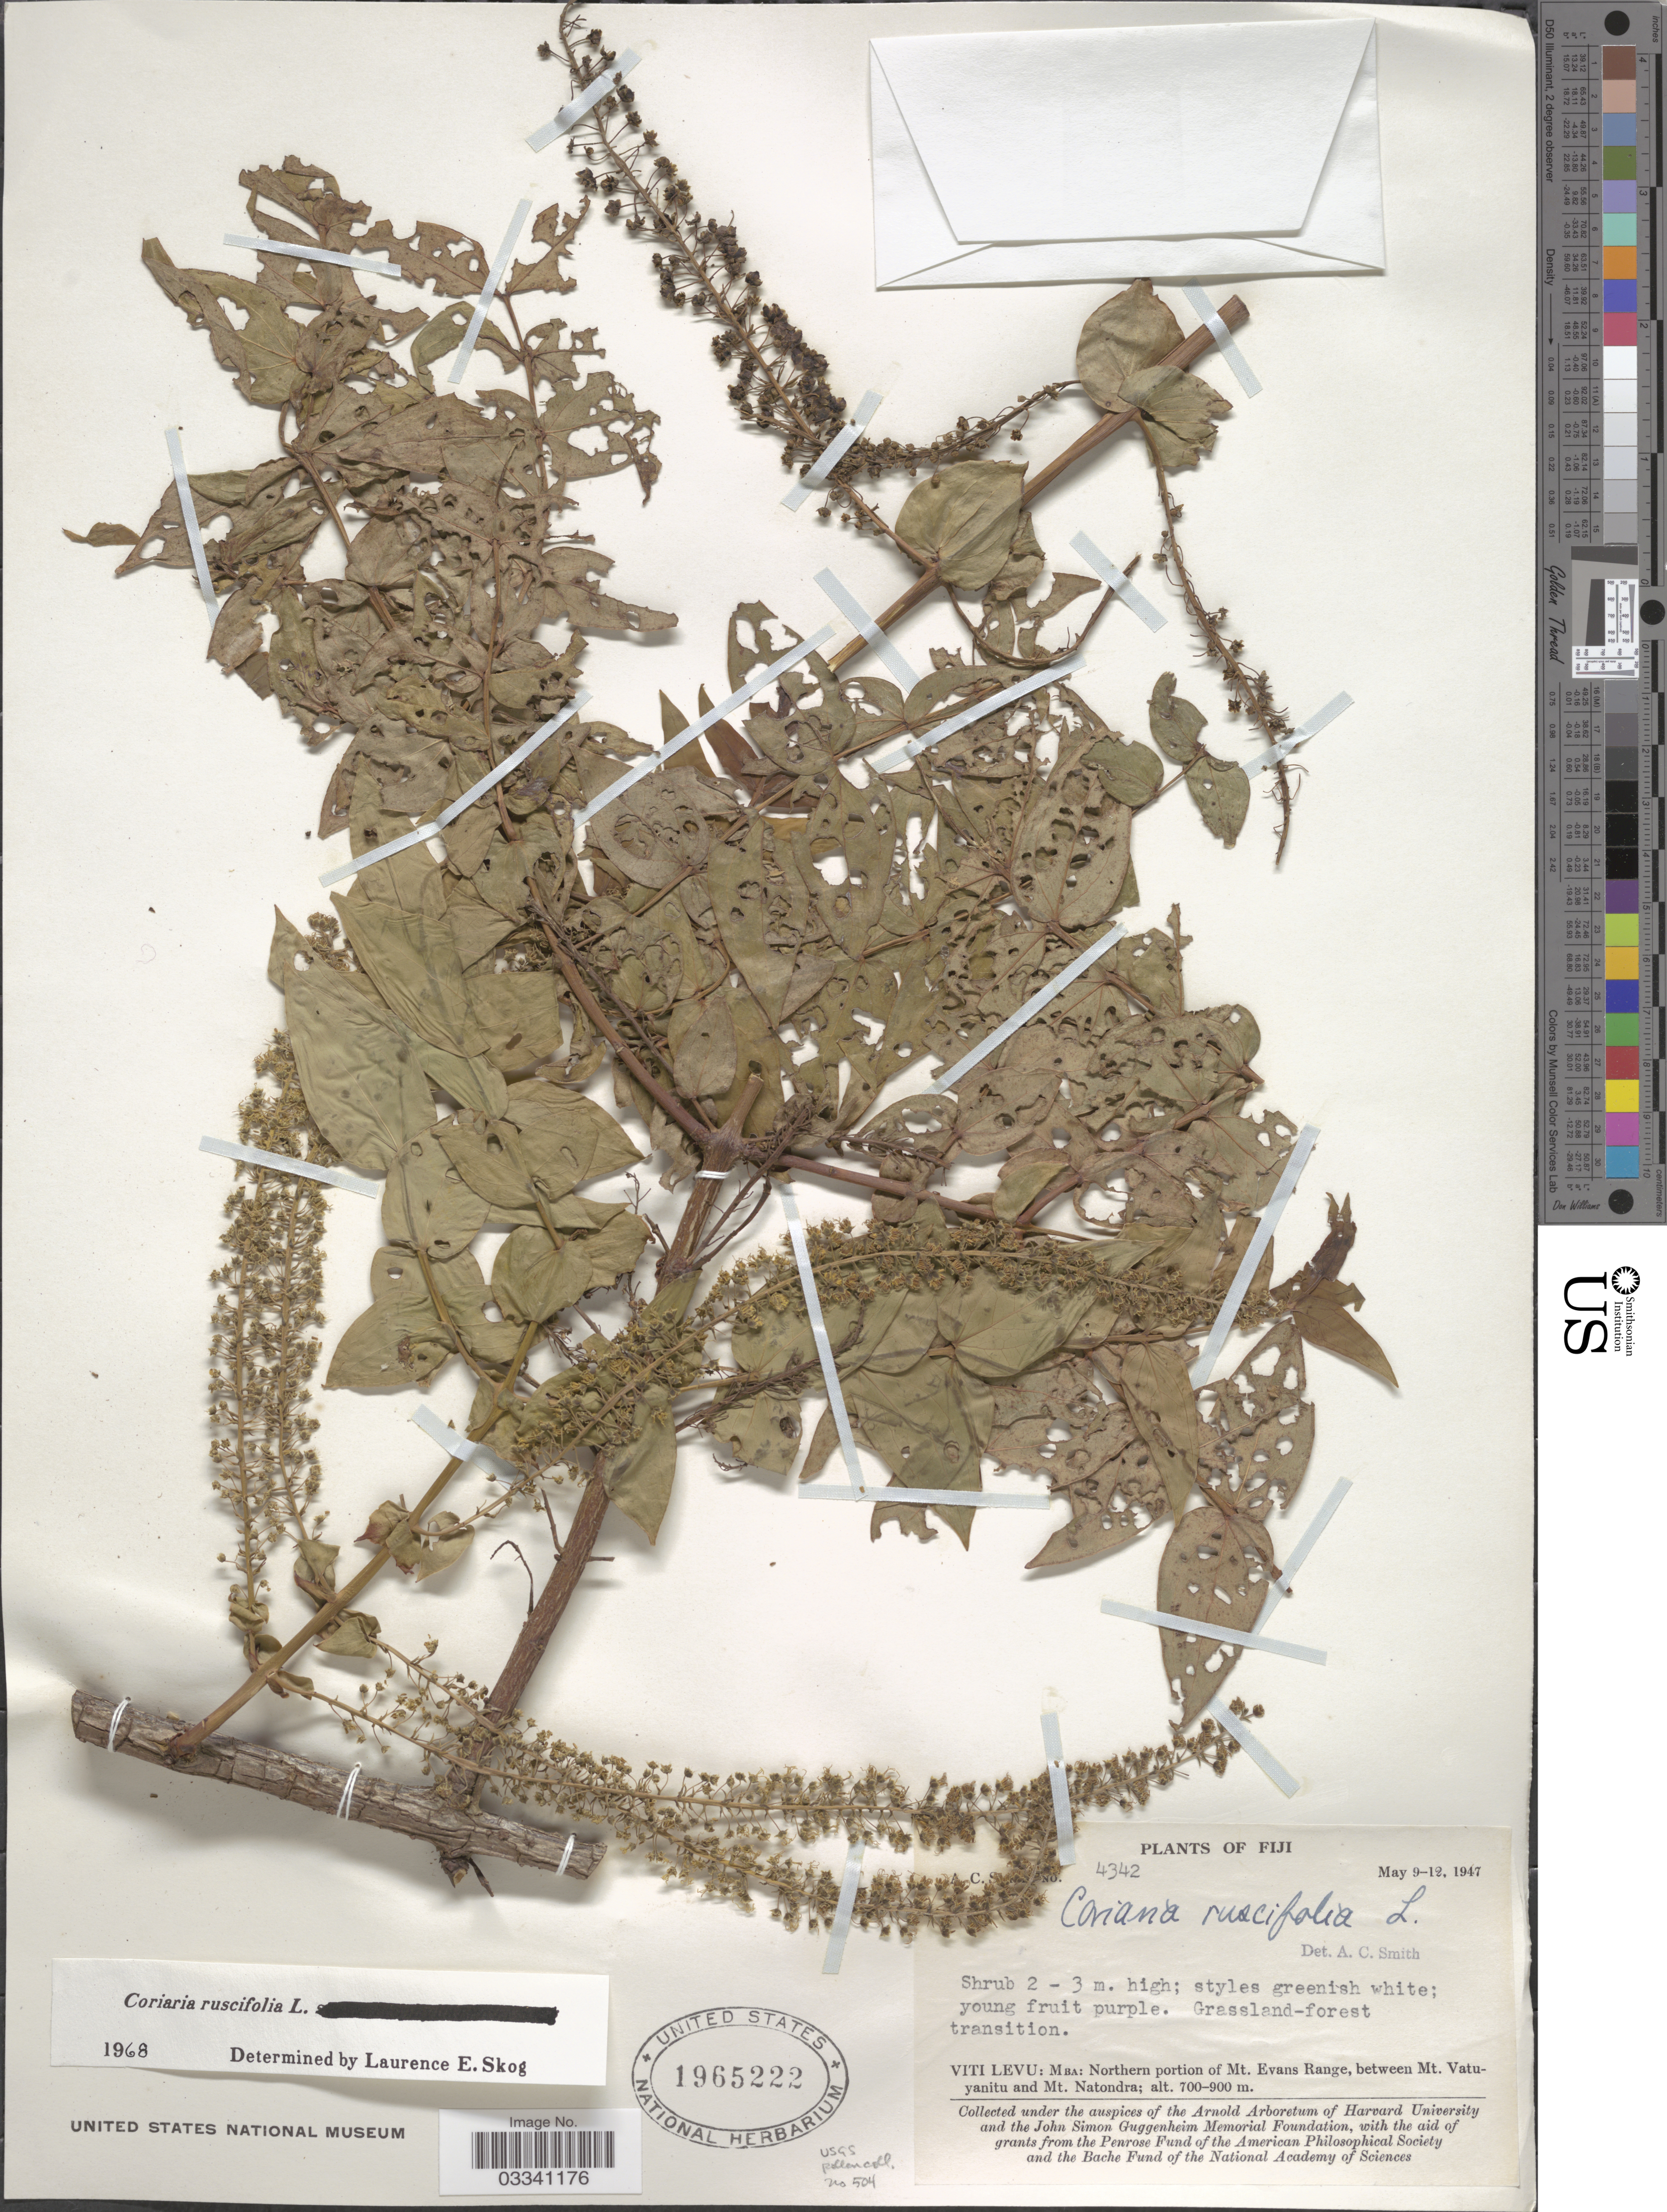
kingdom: Plantae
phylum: Tracheophyta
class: Magnoliopsida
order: Cucurbitales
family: Coriariaceae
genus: Coriaria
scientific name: Coriaria ruscifolia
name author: L.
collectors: A. C. Smith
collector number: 4342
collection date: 1947-05-09/1947-05-12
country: Fiji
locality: Viti Levu: Mba: Northern portion of Mt. Evans Range, between Mt. Vatuyanitu and Mt. Natondra.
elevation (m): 700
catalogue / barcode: US 1965222